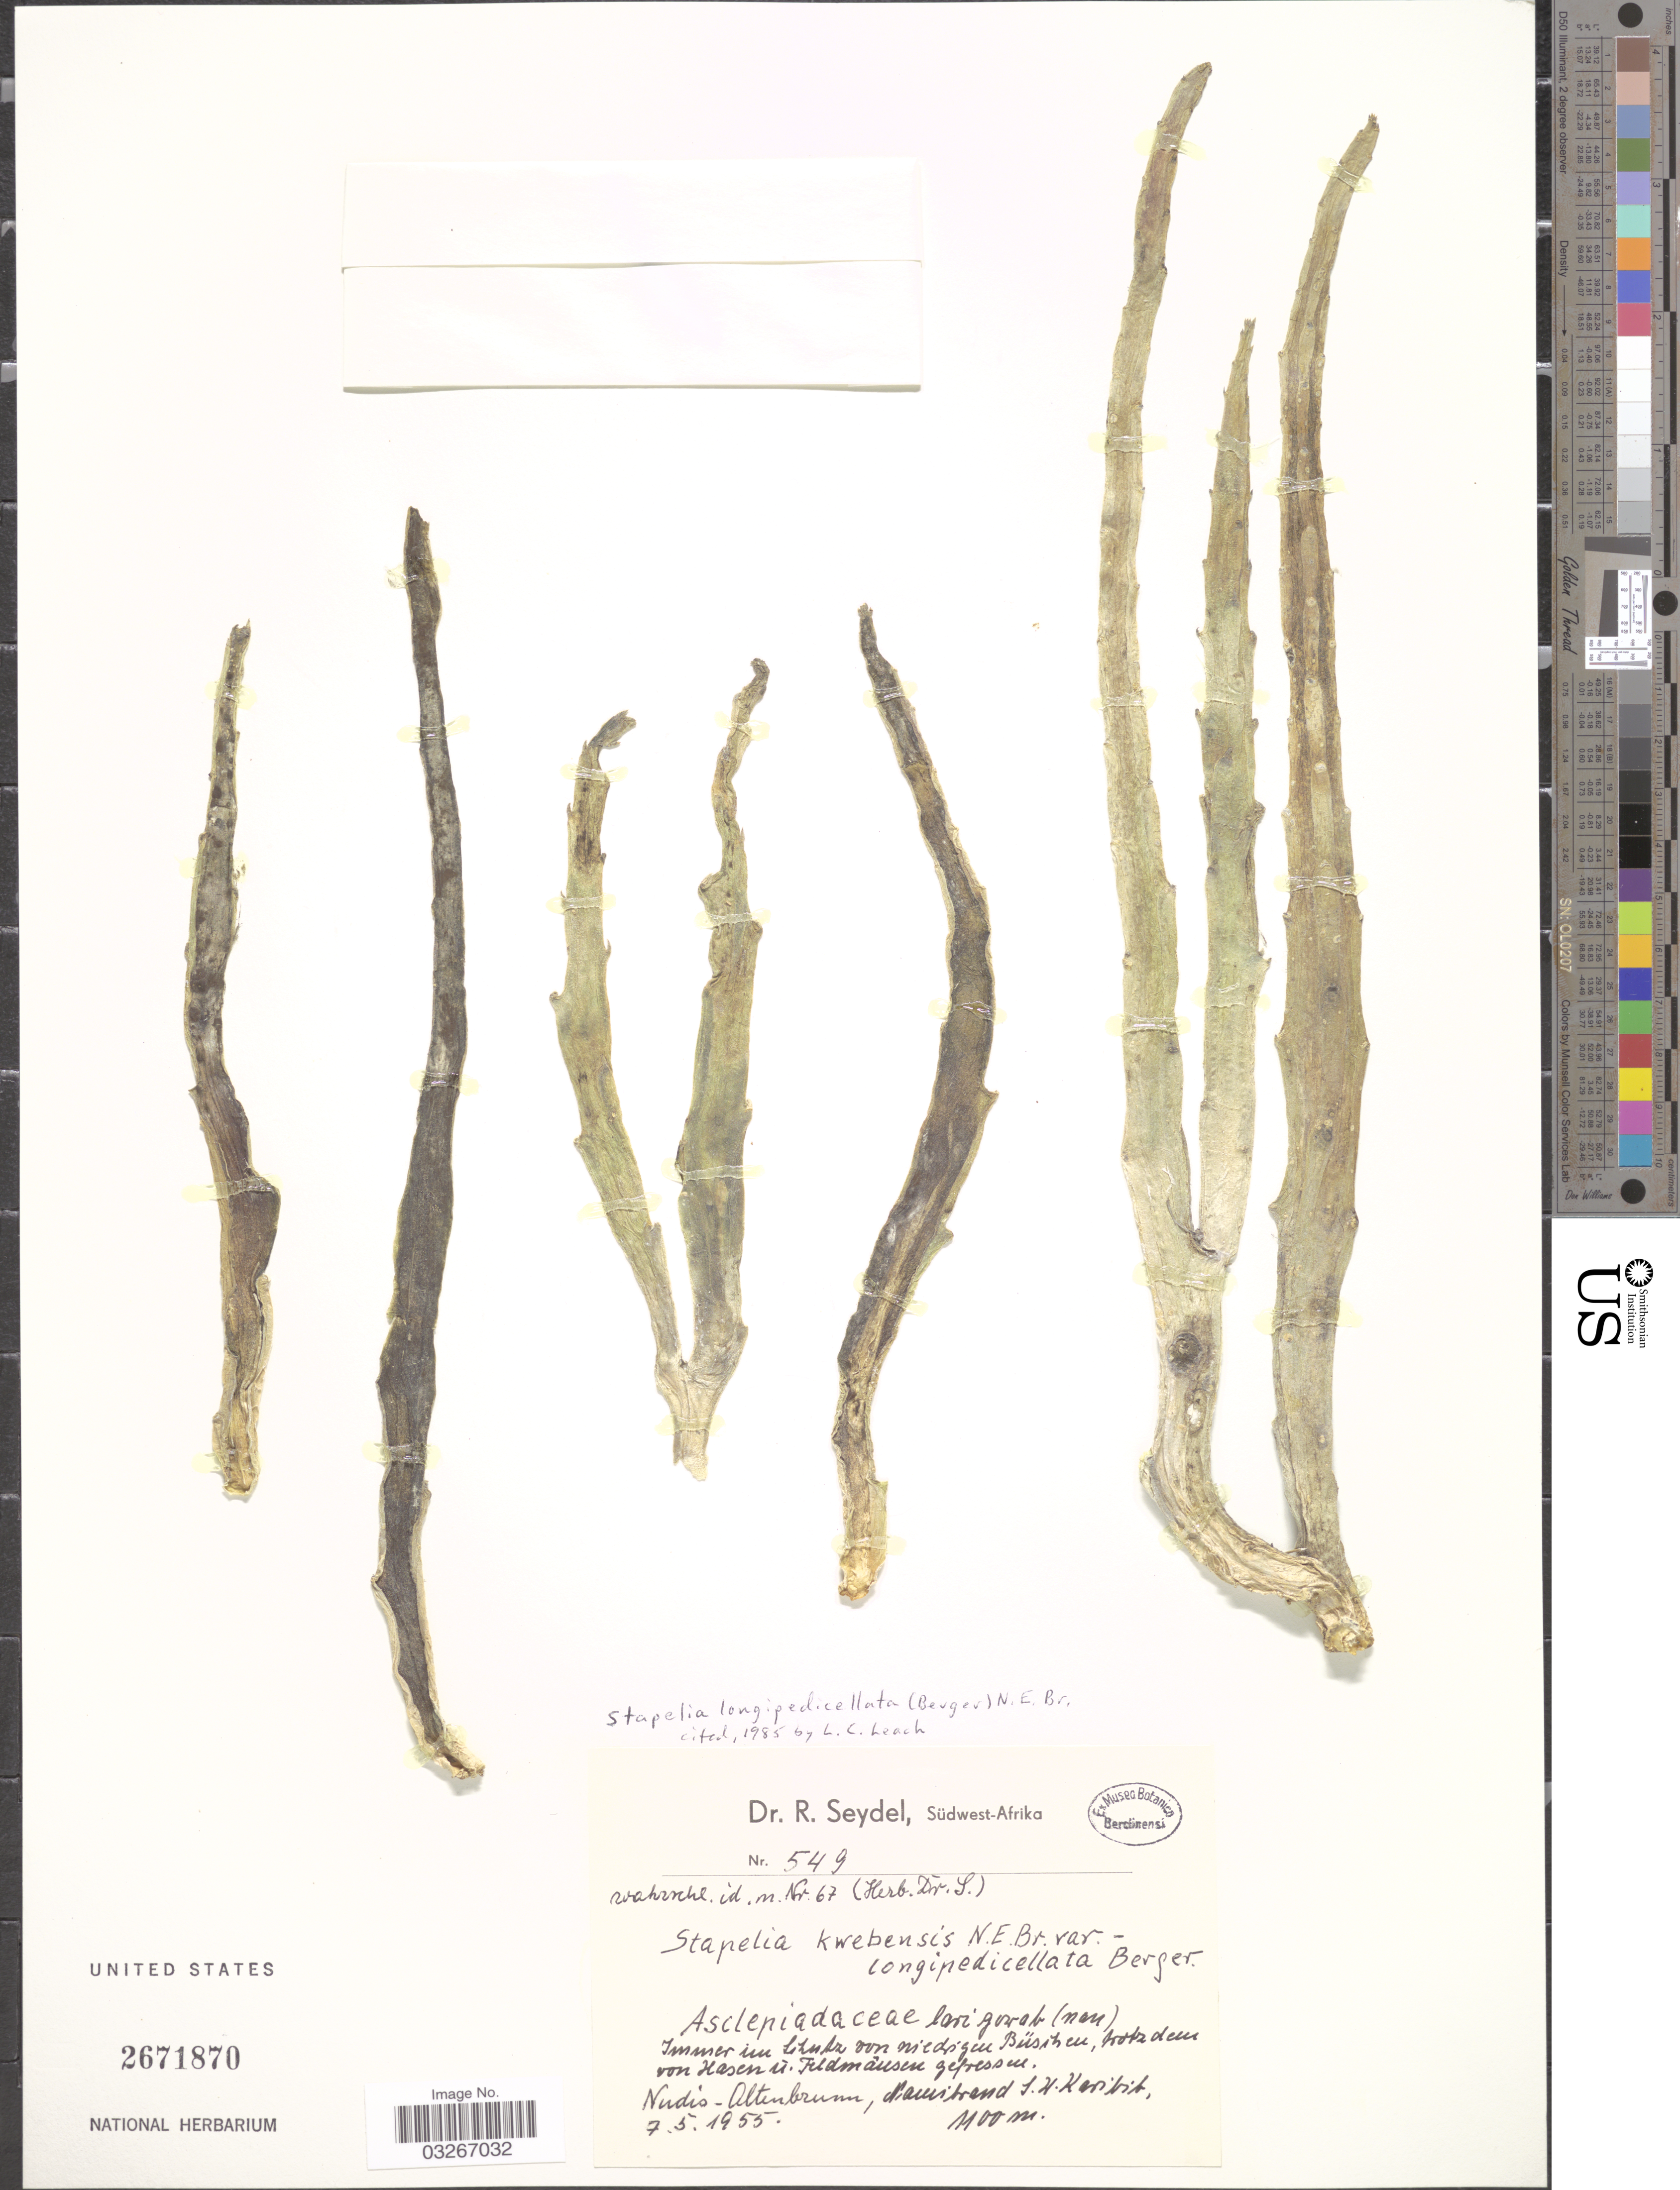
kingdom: Plantae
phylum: Tracheophyta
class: Magnoliopsida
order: Gentianales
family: Apocynaceae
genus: Stapelia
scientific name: Stapelia longipedicellata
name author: N.E. Br.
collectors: R. Seydel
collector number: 549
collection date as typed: Transcribed d/m/y: 7/5/1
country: Namibia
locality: Südwest-Afrika. Nudis- Altenbrum, Namibrand S. W. Karibib.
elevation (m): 1100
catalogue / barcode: US 2671870